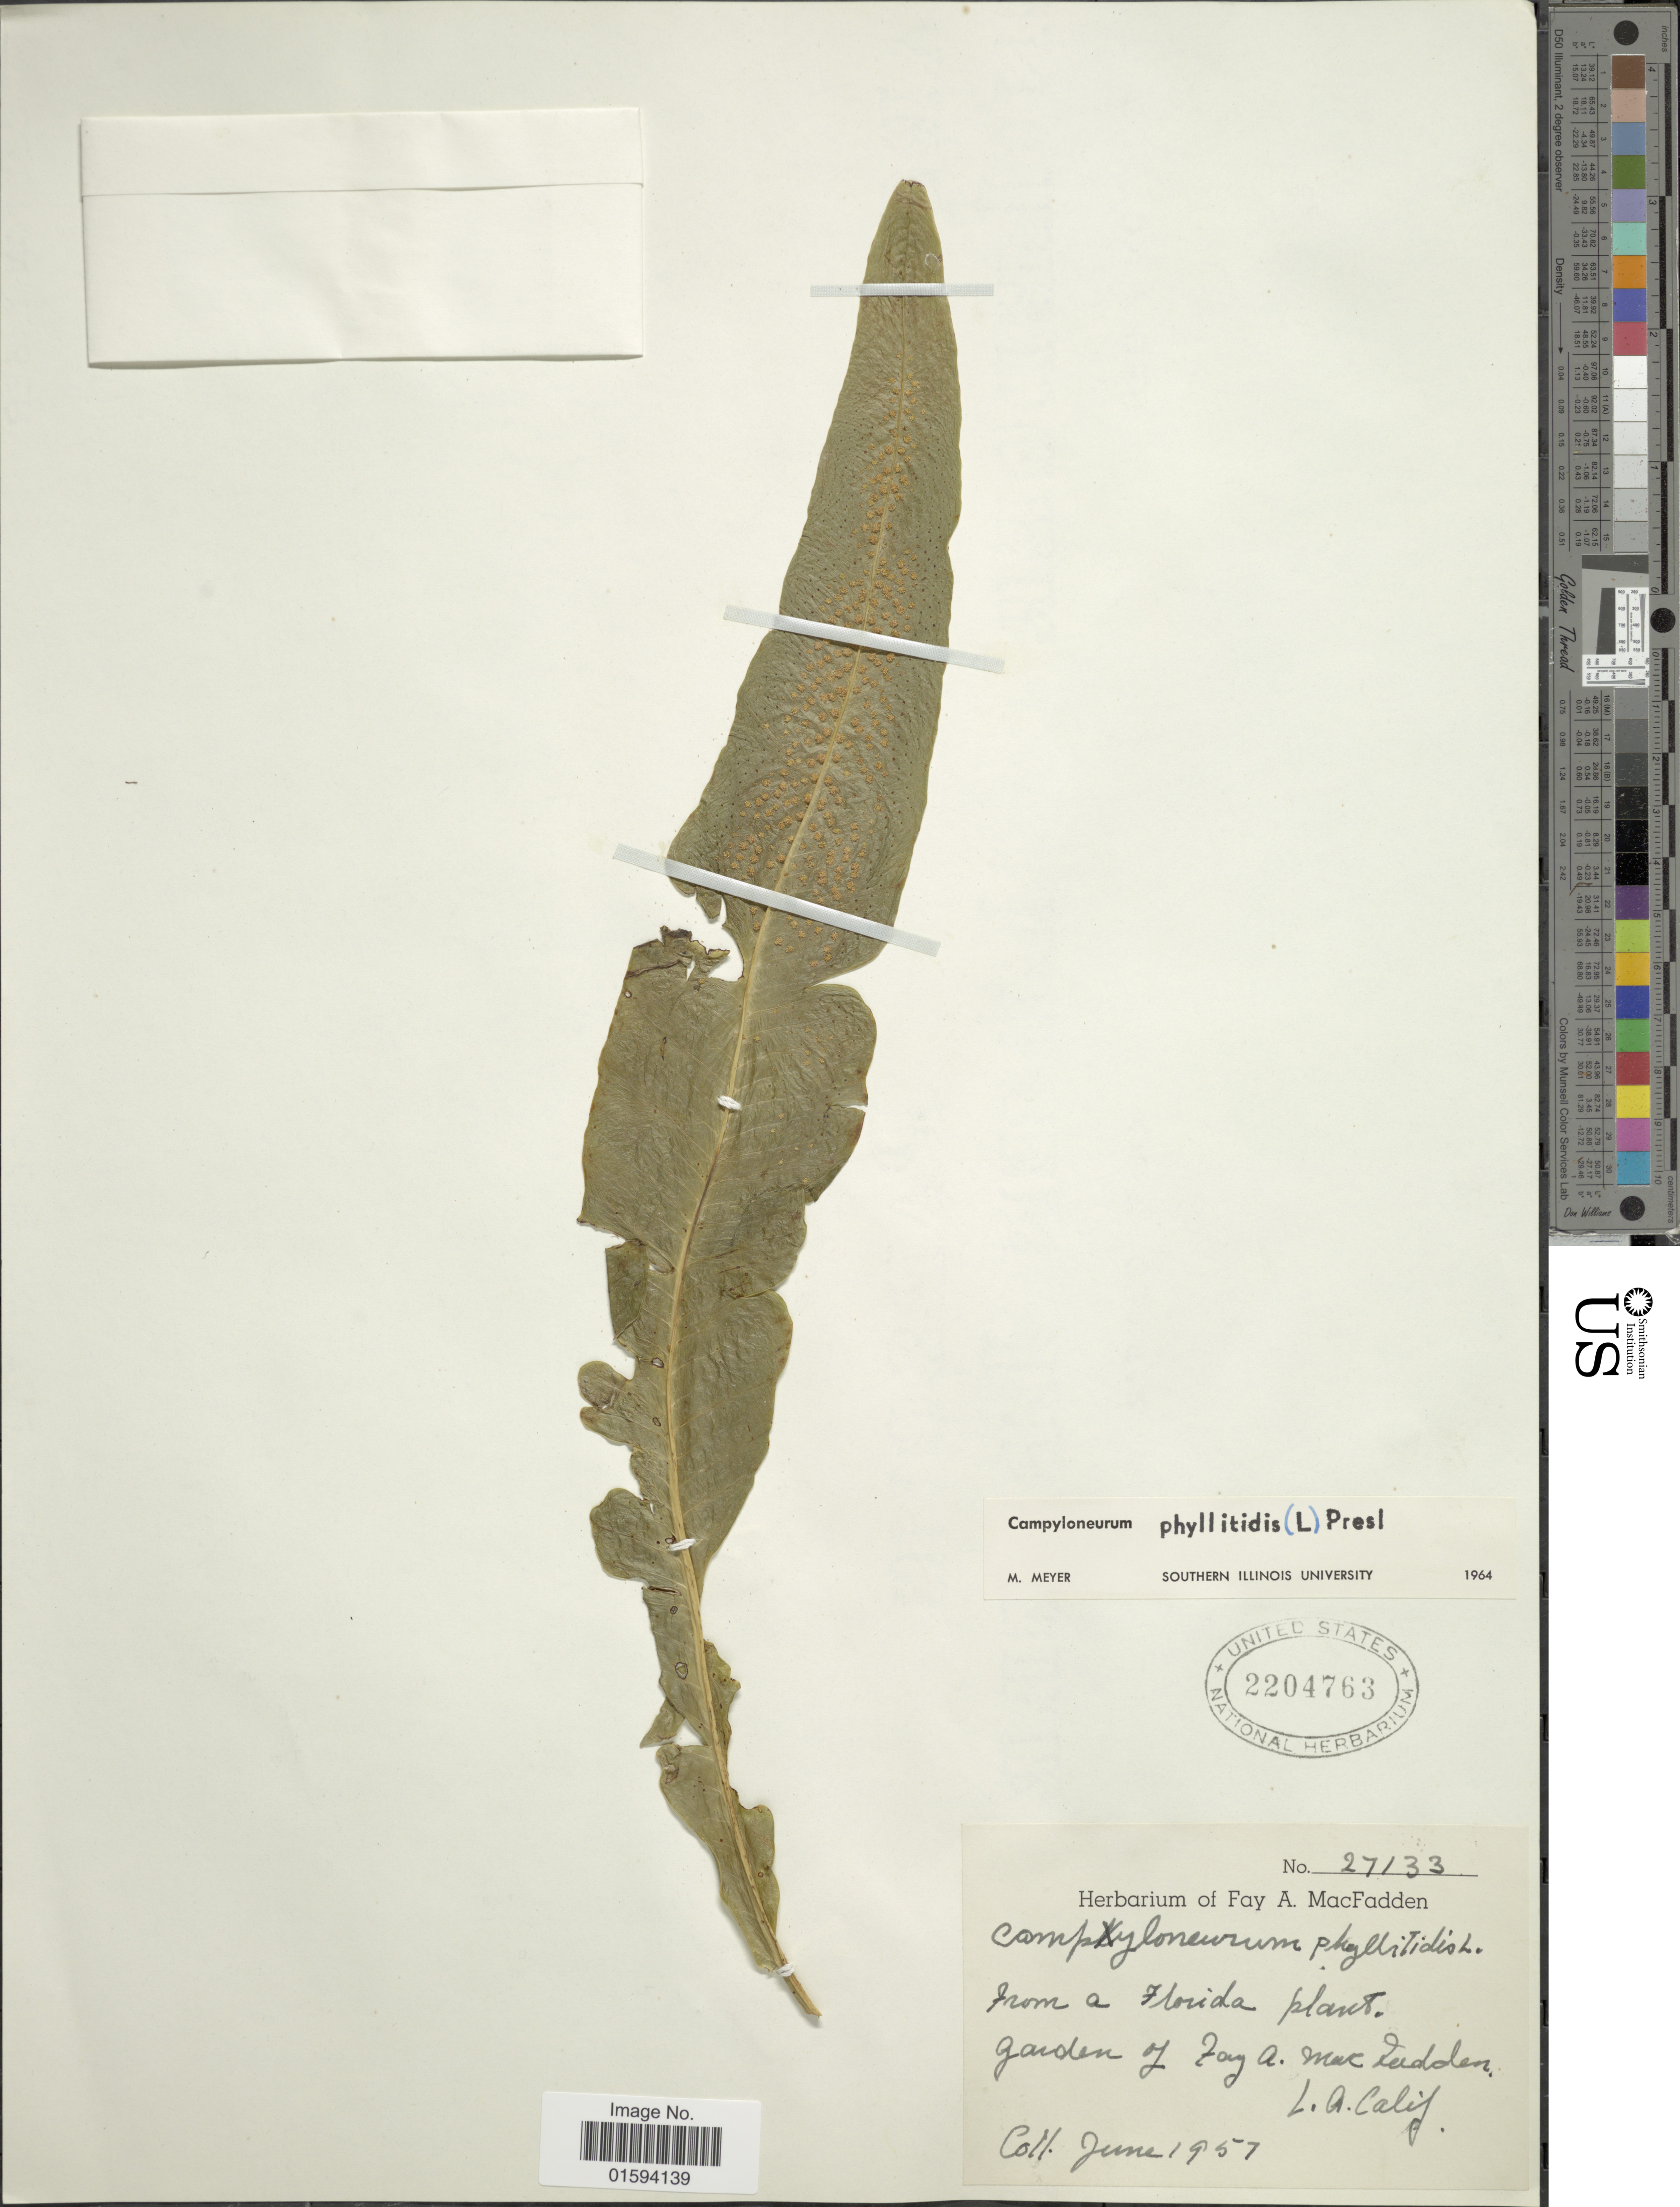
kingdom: Plantae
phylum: Tracheophyta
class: Polypodiopsida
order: Polypodiales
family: Polypodiaceae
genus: Polypodium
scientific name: Polypodium phyllitidis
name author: L.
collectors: ex herb. Fay A. MacFadden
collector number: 27133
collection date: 1957-06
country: United States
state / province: California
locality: Garden of Fay A. MacFadden, L. A.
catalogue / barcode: US 2204763